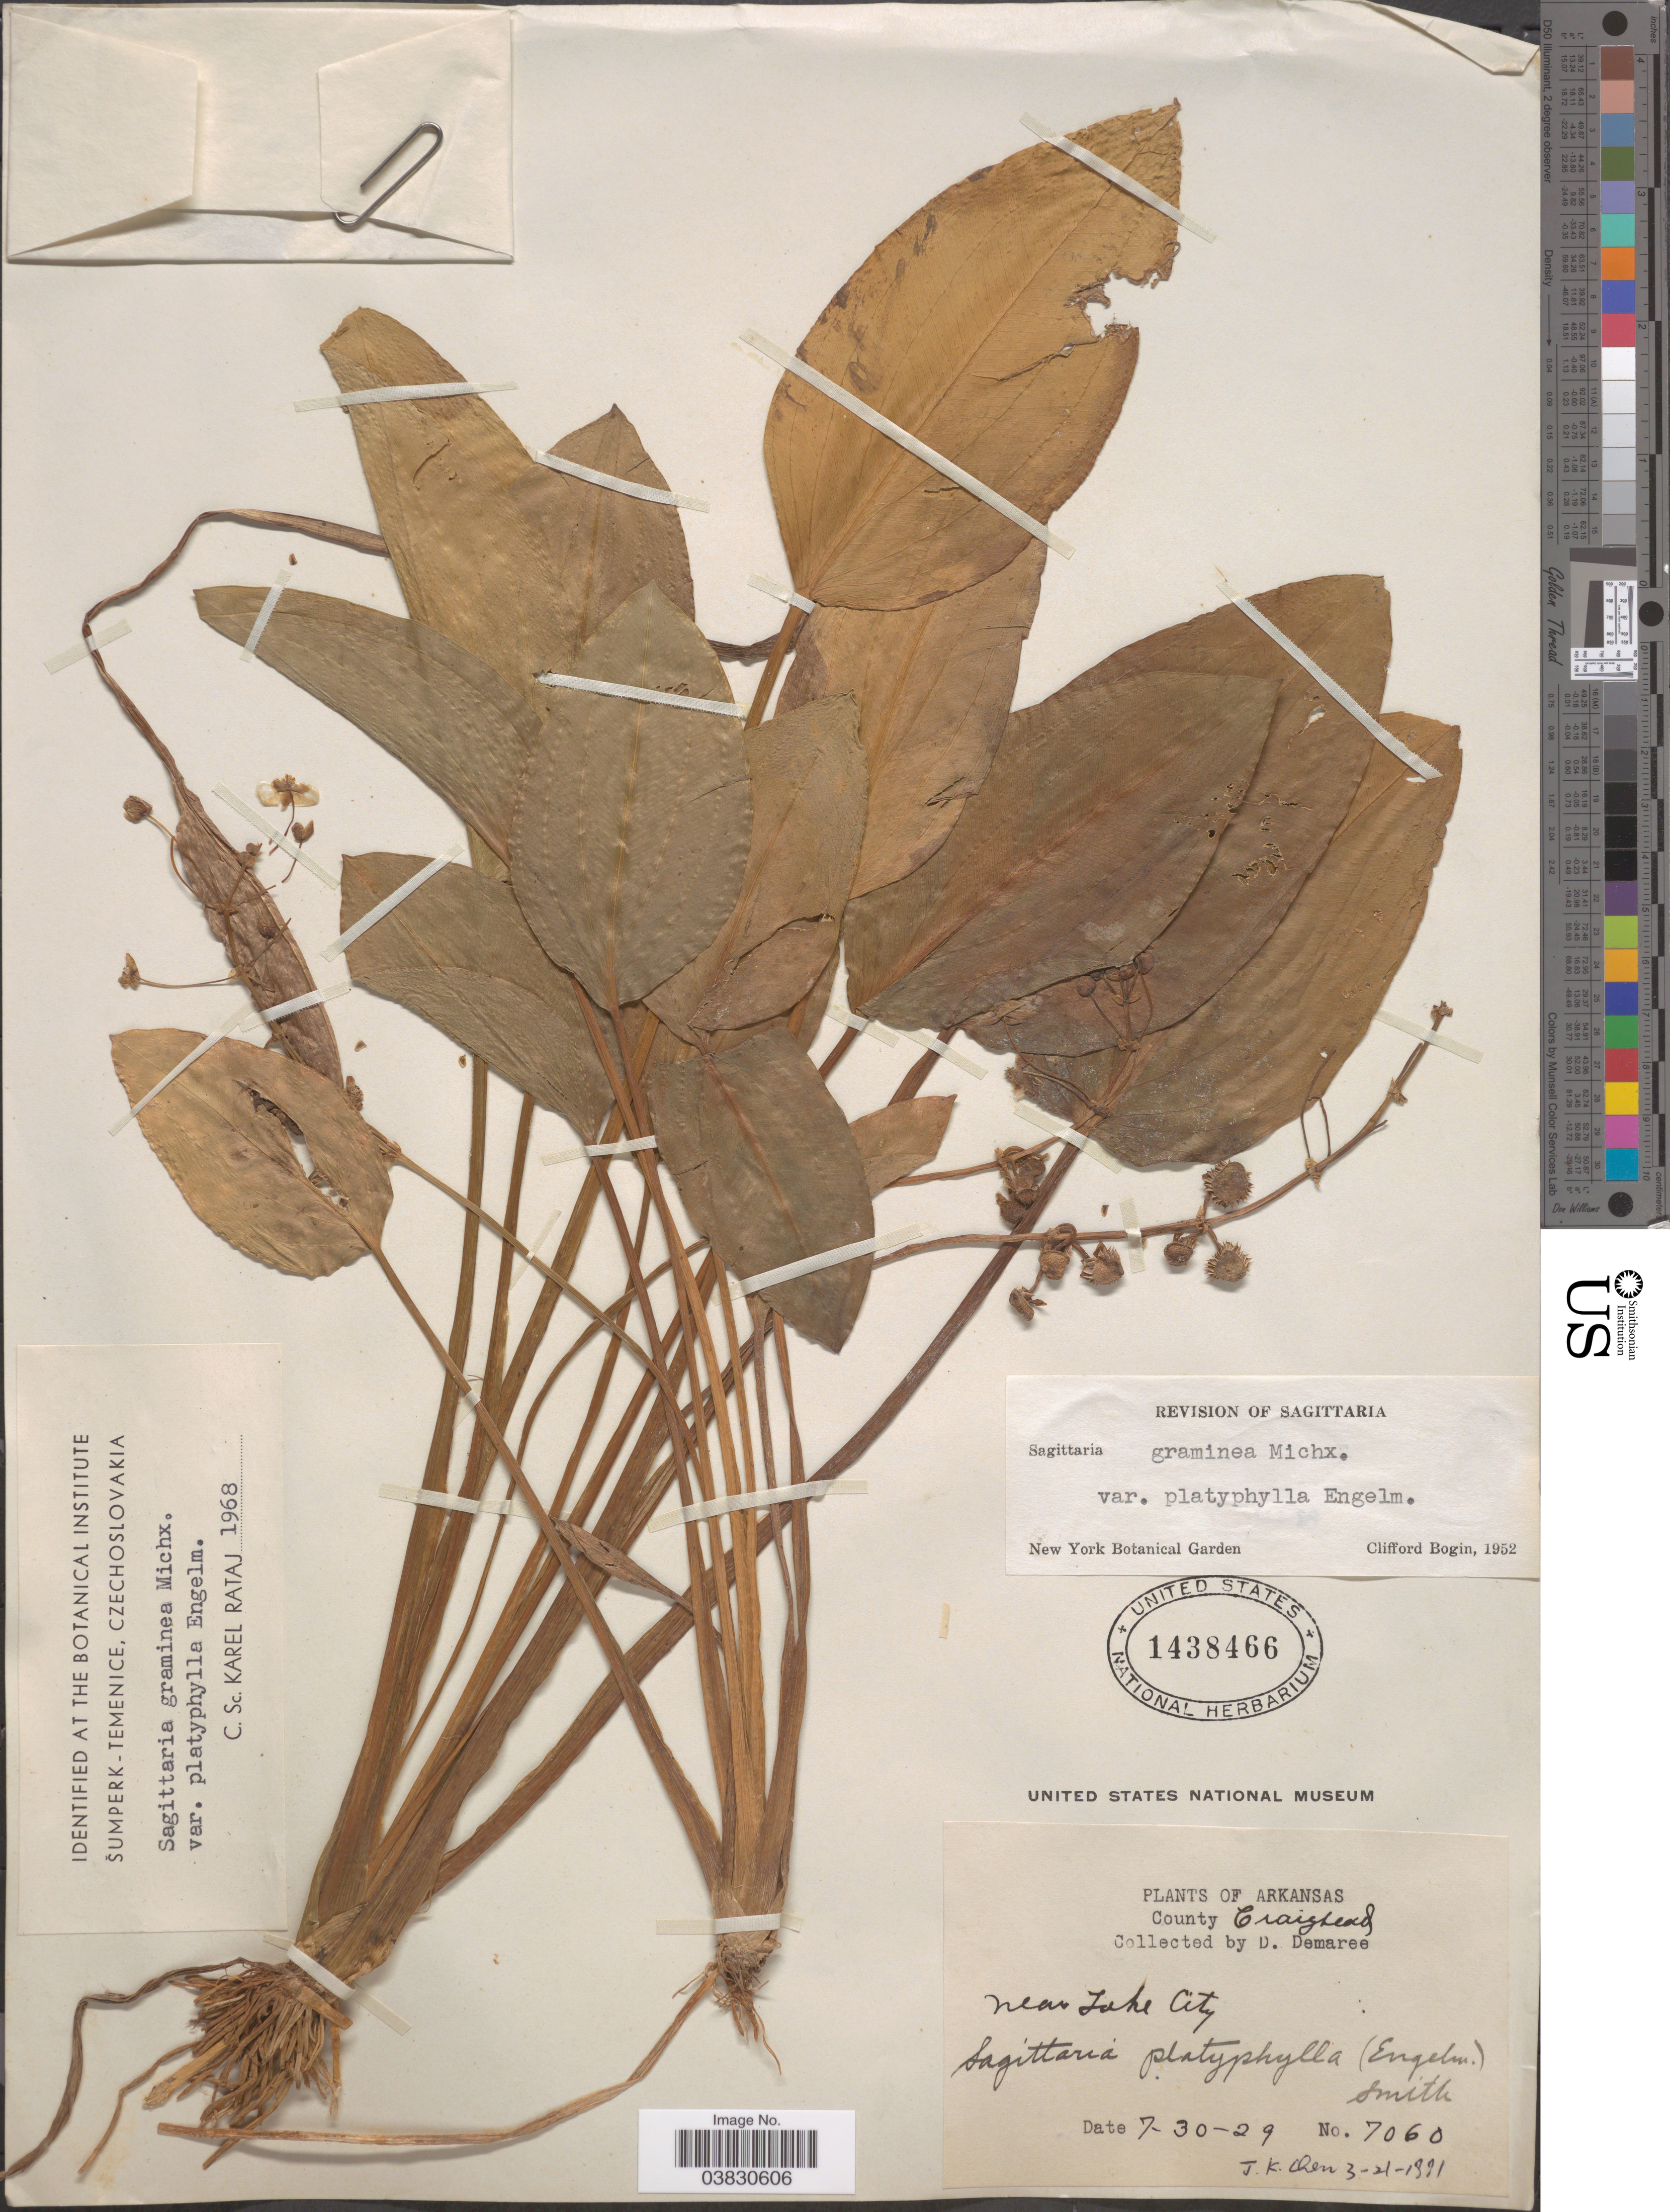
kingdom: Plantae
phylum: Tracheophyta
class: Liliopsida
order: Alismatales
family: Alismataceae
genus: Sagittaria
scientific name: Sagittaria platyphylla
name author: (Englem.) J.G. Sm.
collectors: D. Demaree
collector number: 7060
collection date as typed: Transcribed d/m/y: 30/7/29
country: United States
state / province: Arkansas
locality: County Craighead. Near Lake City.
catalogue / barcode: US 1438466